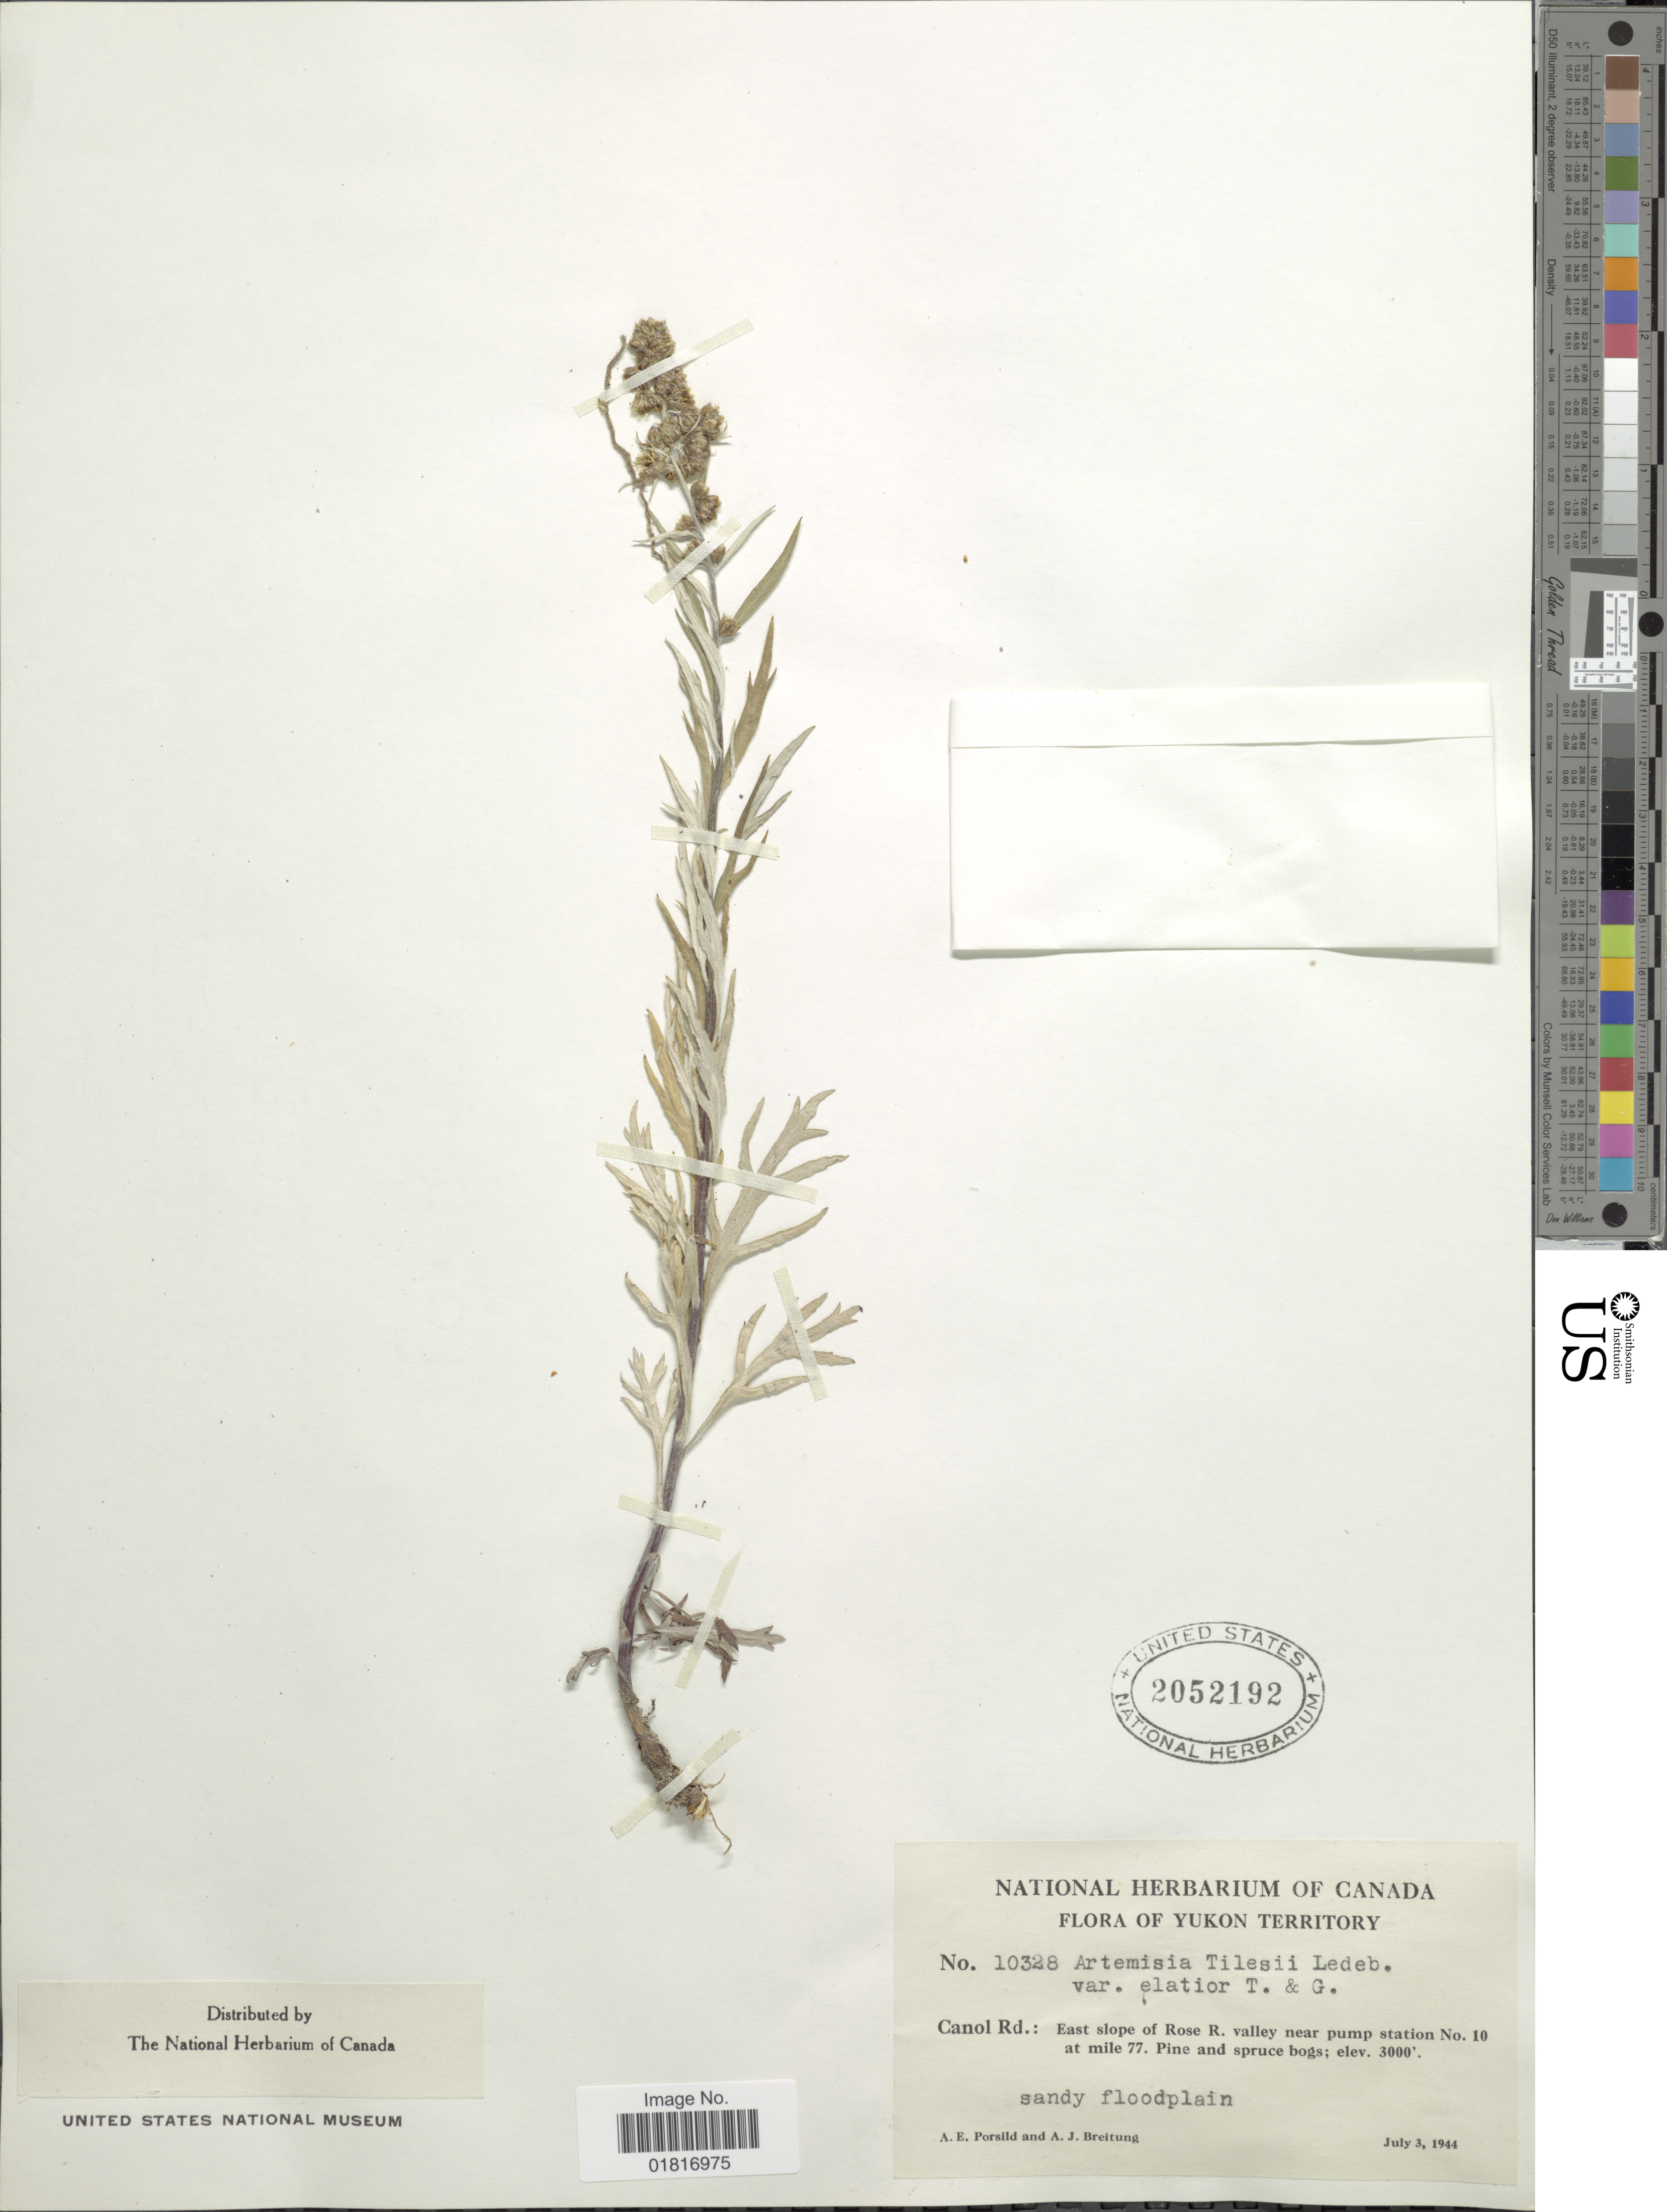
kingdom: Plantae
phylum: Tracheophyta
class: Magnoliopsida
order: Asterales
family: Asteraceae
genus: Artemisia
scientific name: Artemisia tilesii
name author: Ledeb.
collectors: A. E. Porsild & A. Breitung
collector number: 10328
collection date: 1944-07-03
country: Canada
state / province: Yukon Territory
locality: Canol Rd: East slope of Rose R. valley near pump station No. 10 at mile 77. Pine and spruce bogs; sandy floodplain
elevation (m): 914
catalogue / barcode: US 2052192